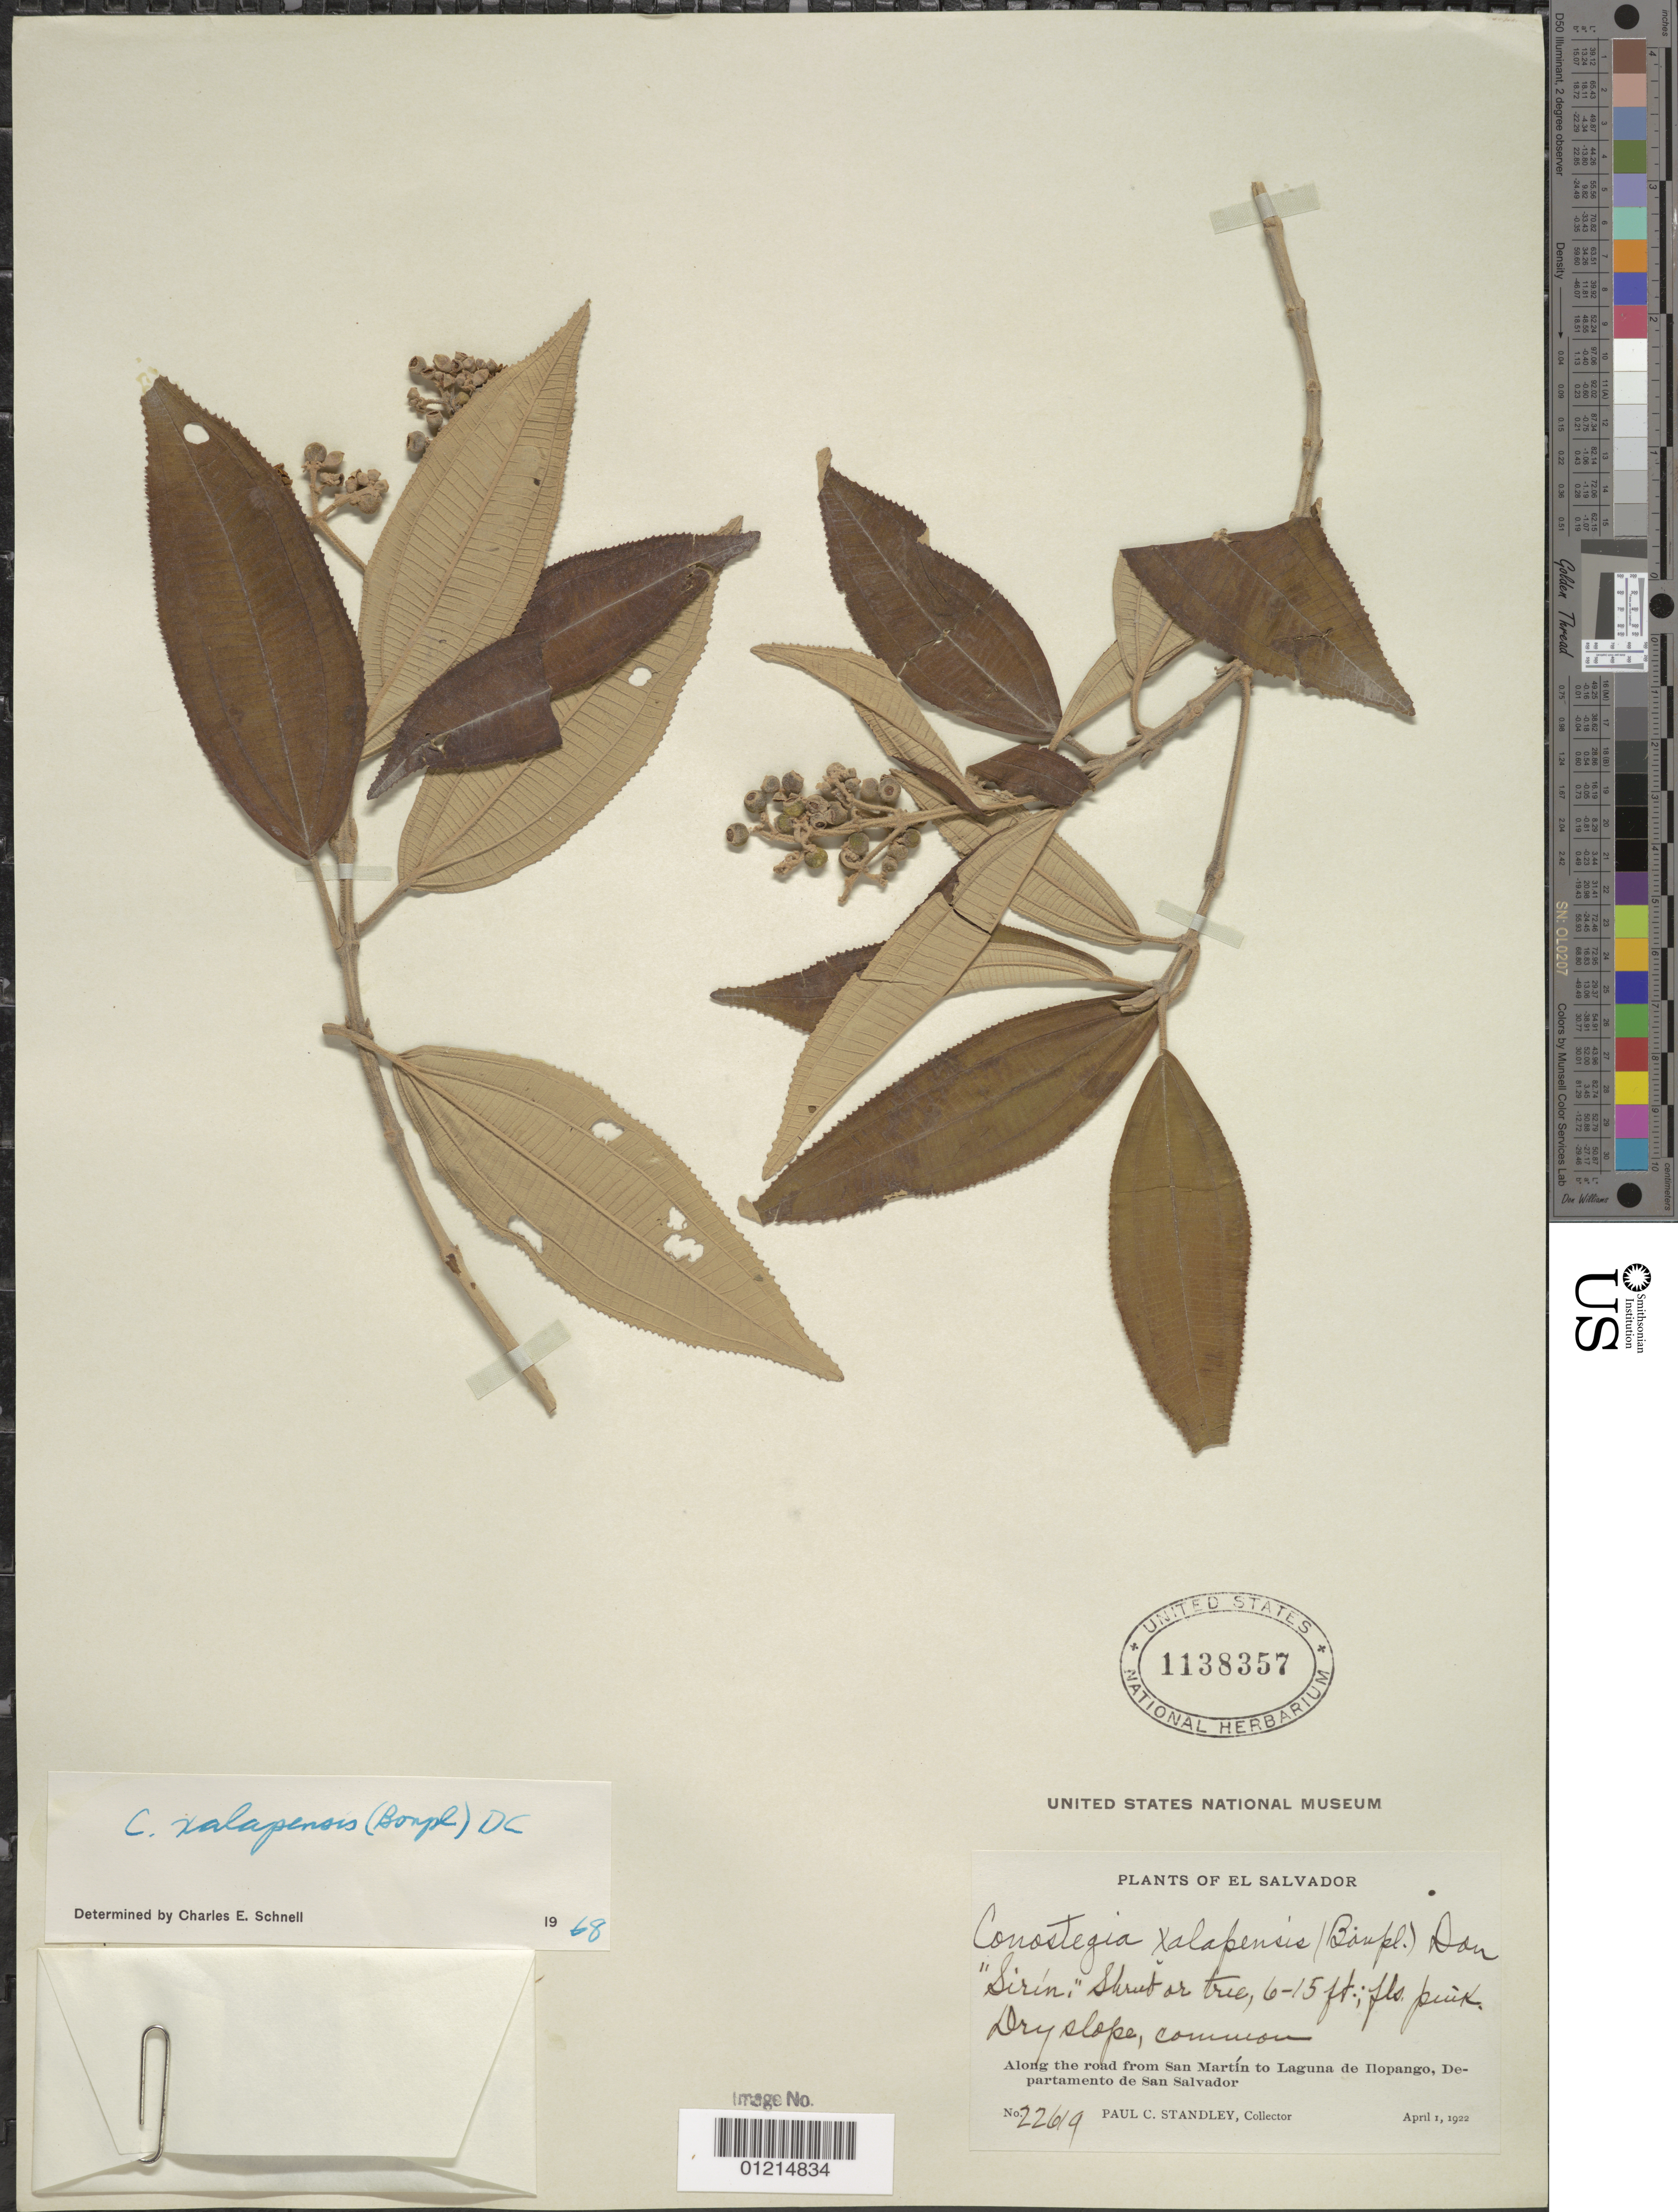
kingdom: Plantae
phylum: Tracheophyta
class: Magnoliopsida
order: Myrtales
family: Melastomataceae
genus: Conostegia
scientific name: Conostegia quadrangularis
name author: Schltdl. ex Steud.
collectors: P. C. Standley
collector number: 22619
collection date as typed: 1 Apr 1922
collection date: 1922-04-01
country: El Salvador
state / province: San Salvador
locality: along the road from San Martín to Laguna de Ilopango, Departamento of San Slavador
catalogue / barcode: US 1138357